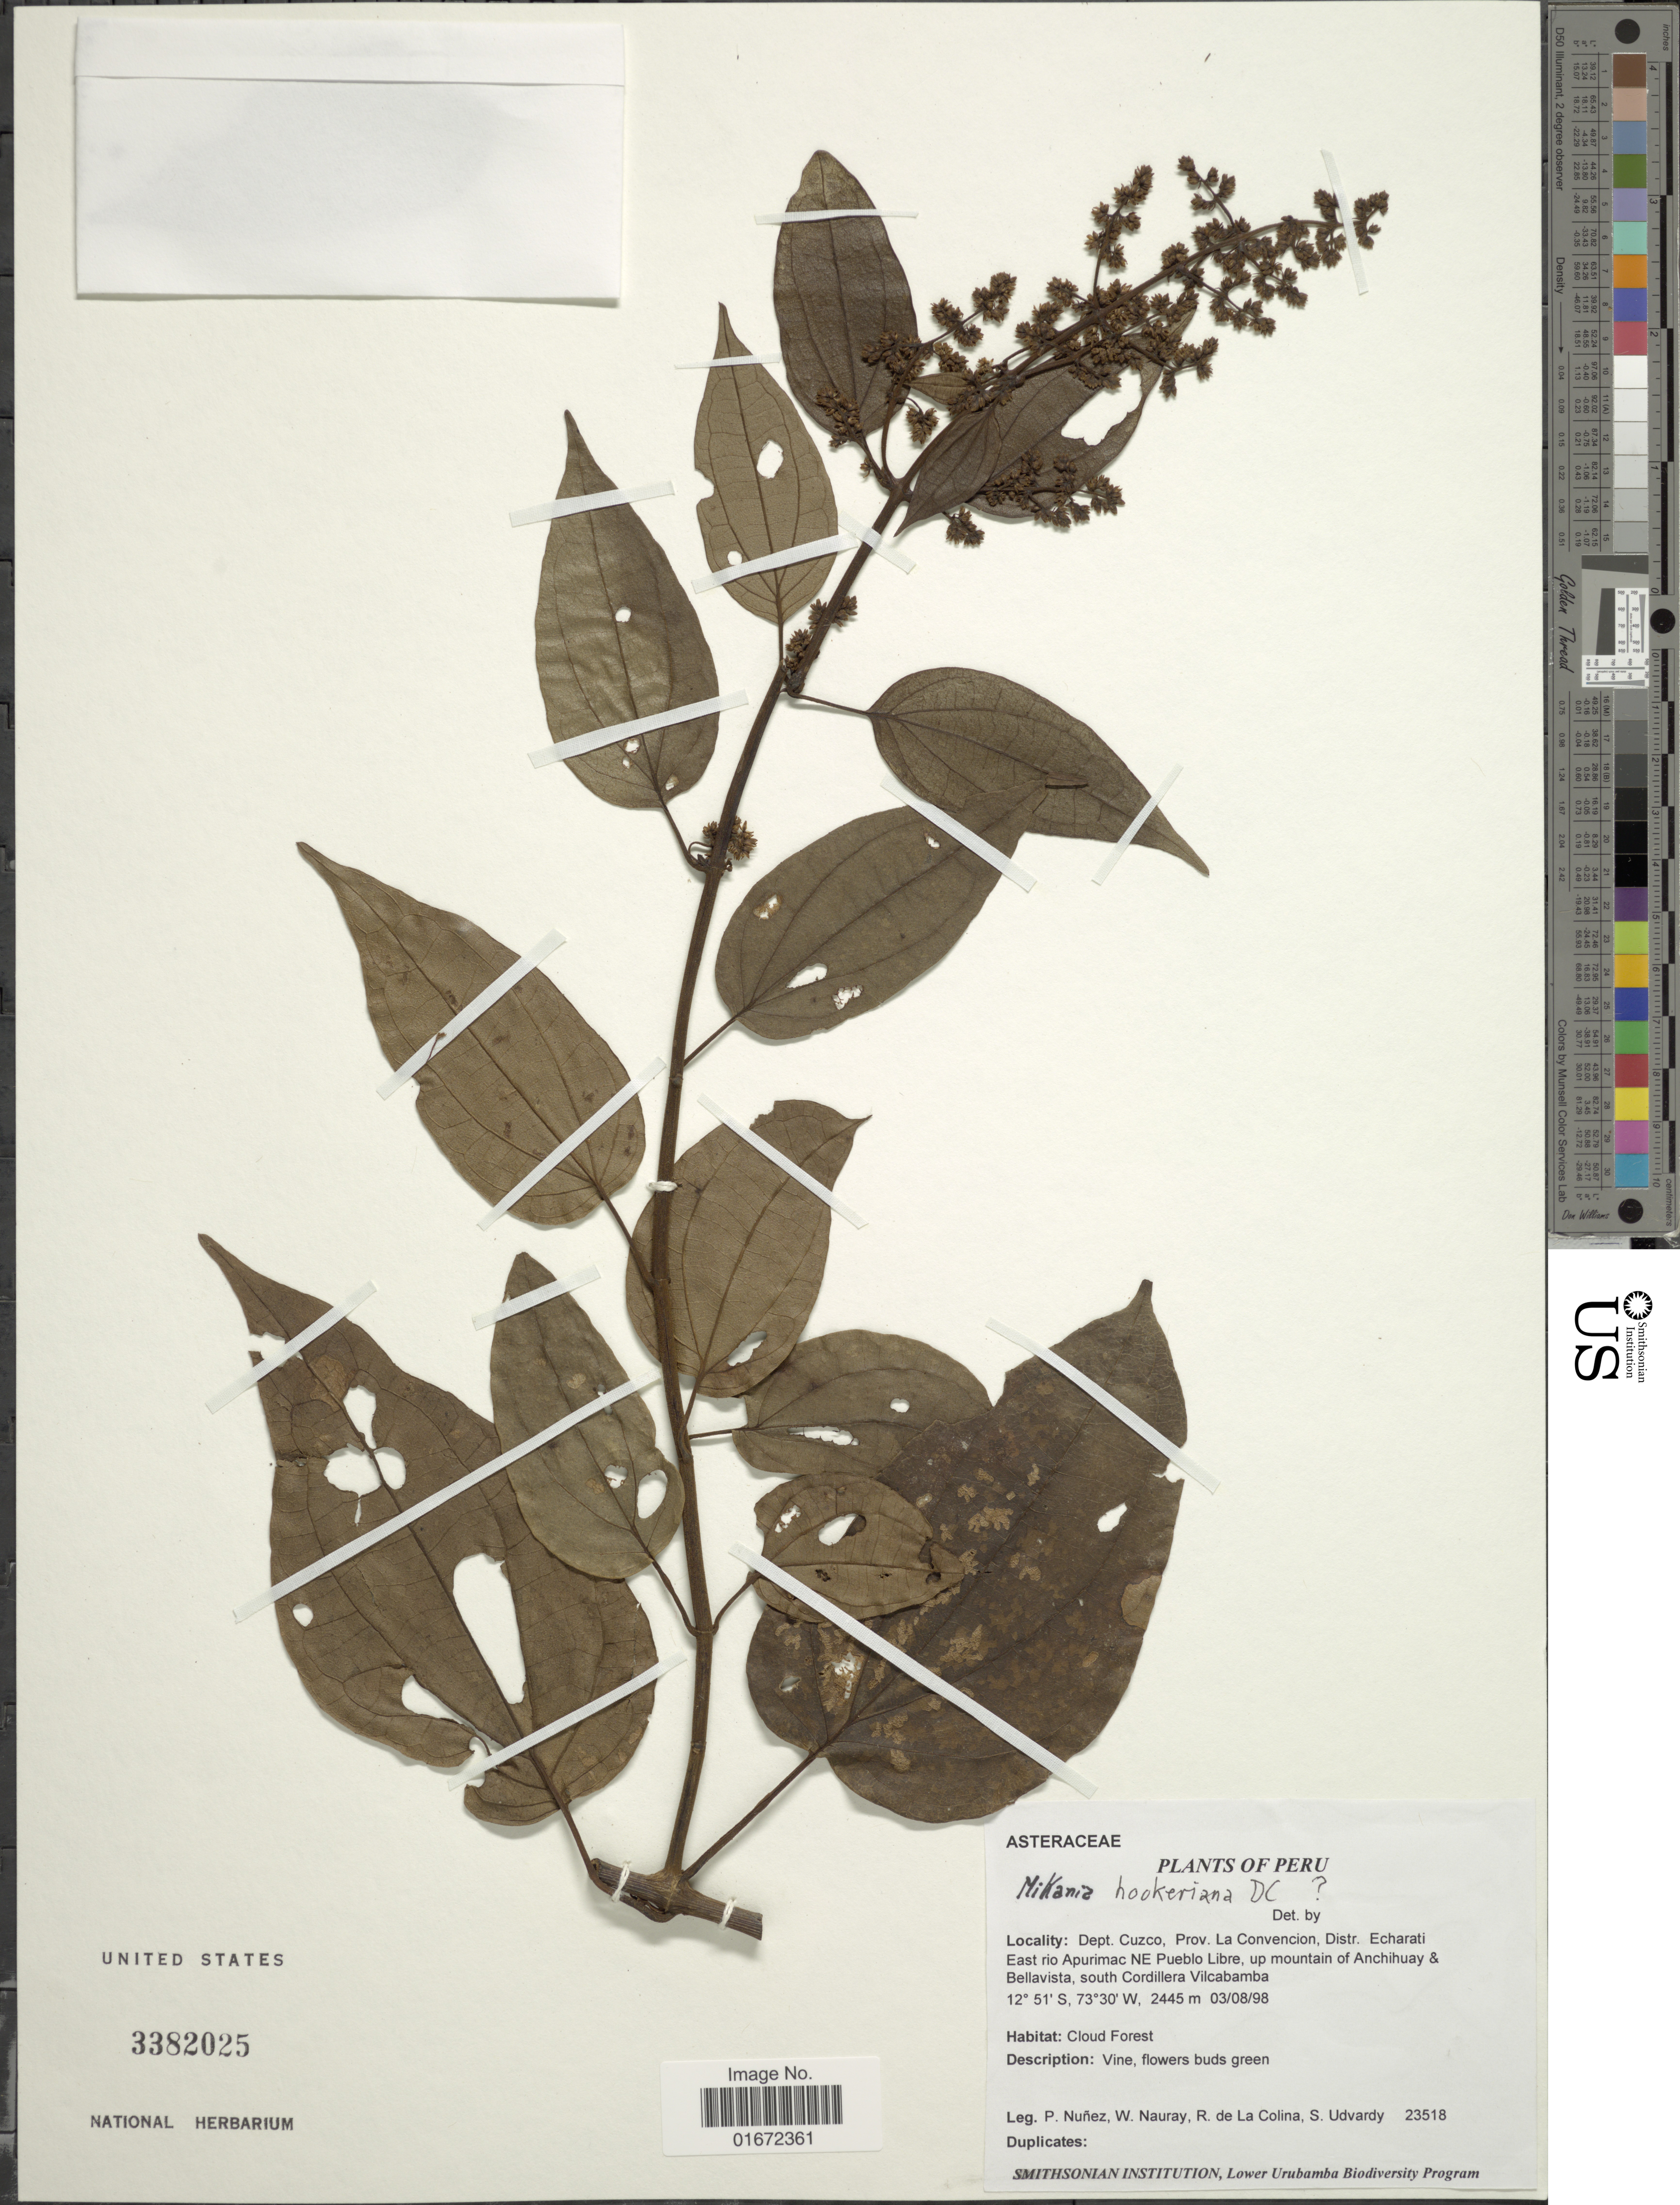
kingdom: Plantae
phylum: Tracheophyta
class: Magnoliopsida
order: Asterales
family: Asteraceae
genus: Mikania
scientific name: Mikania hookeriana var. platyphylla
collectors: P. Nuñez V., W. Nauray, R. Colina & S. Udvardy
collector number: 23518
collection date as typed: Transcribed d/m/y: 3/8/98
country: Peru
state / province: Cusco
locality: Dept. Cuzco, Prov. La Convencion, Distr. Echarati. East rio Apurimac NE Pueblo Libre, mountain of Anchihuay & Bellavista, south Cordillera Vilcabamba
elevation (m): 2445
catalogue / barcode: US 3382025